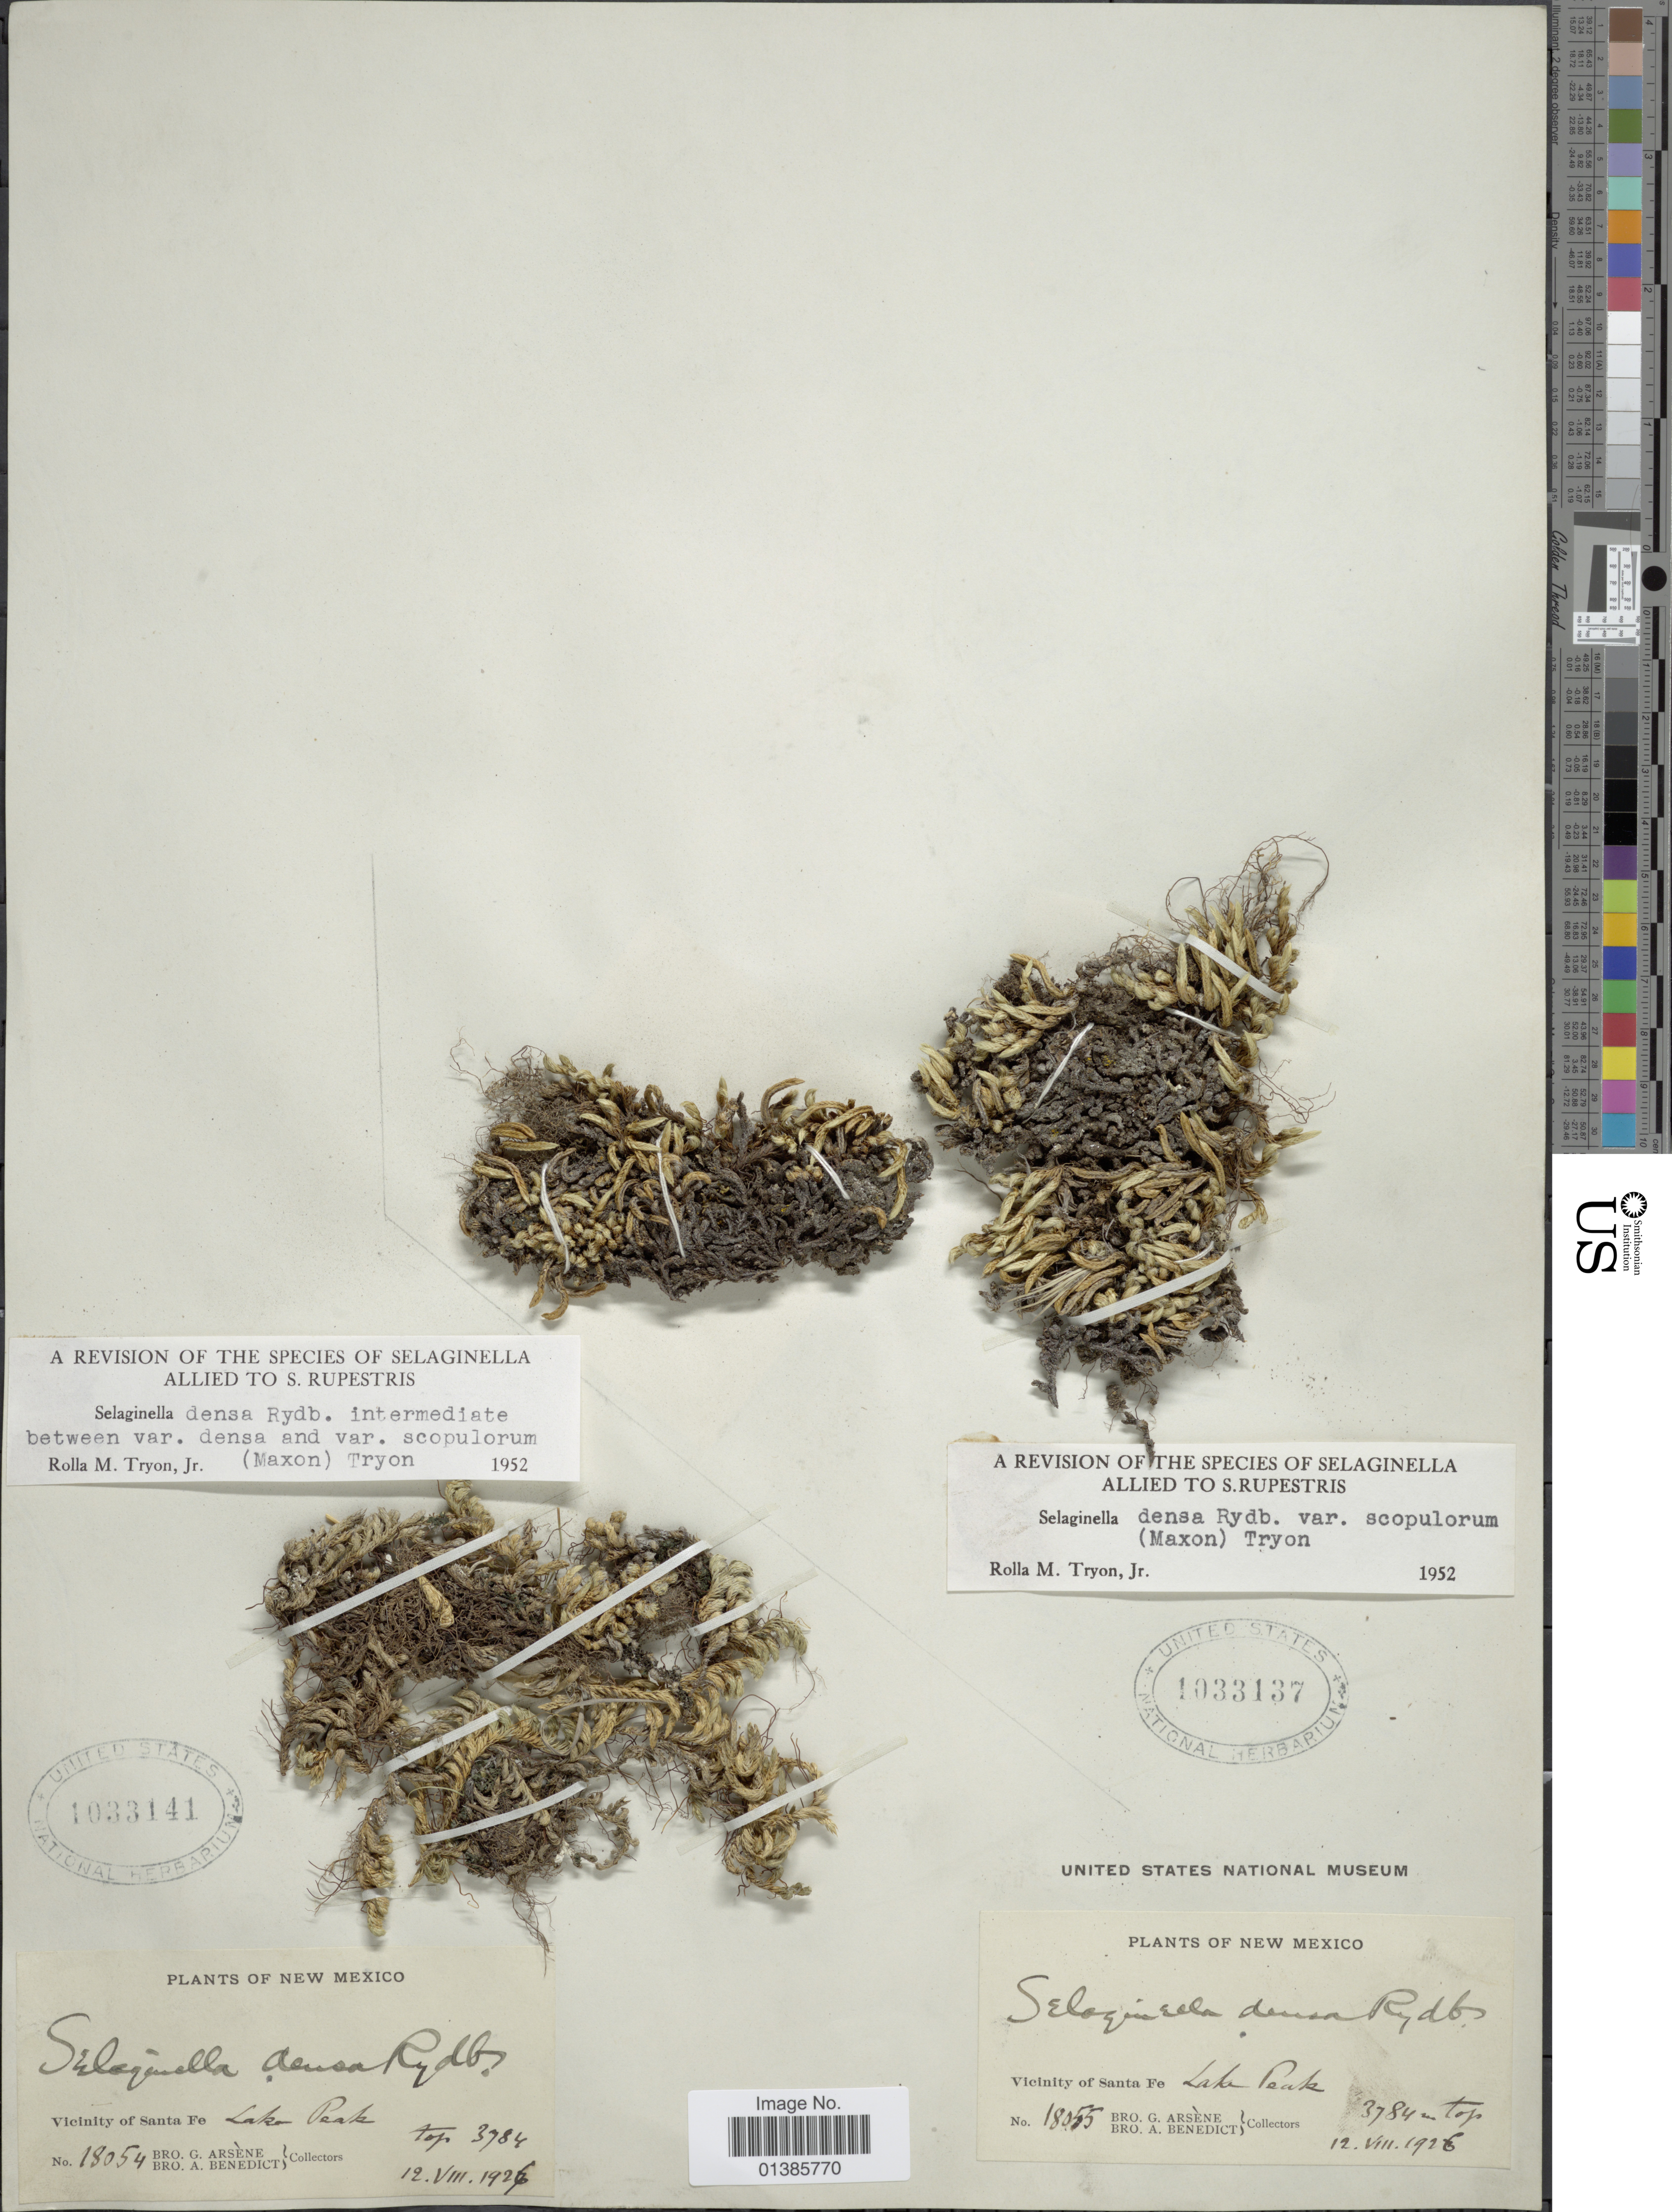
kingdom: Plantae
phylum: Tracheophyta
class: Lycopodiopsida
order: Selaginellales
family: Selaginellaceae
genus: Selaginella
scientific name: Selaginella densa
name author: Rydb.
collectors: Bro. G. Arsène & B. Ayers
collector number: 18055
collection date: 1926-08-12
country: United States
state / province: New Mexico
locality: Vicinity of Santa Fe. Lake Peak.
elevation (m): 3784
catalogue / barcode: US 1033137